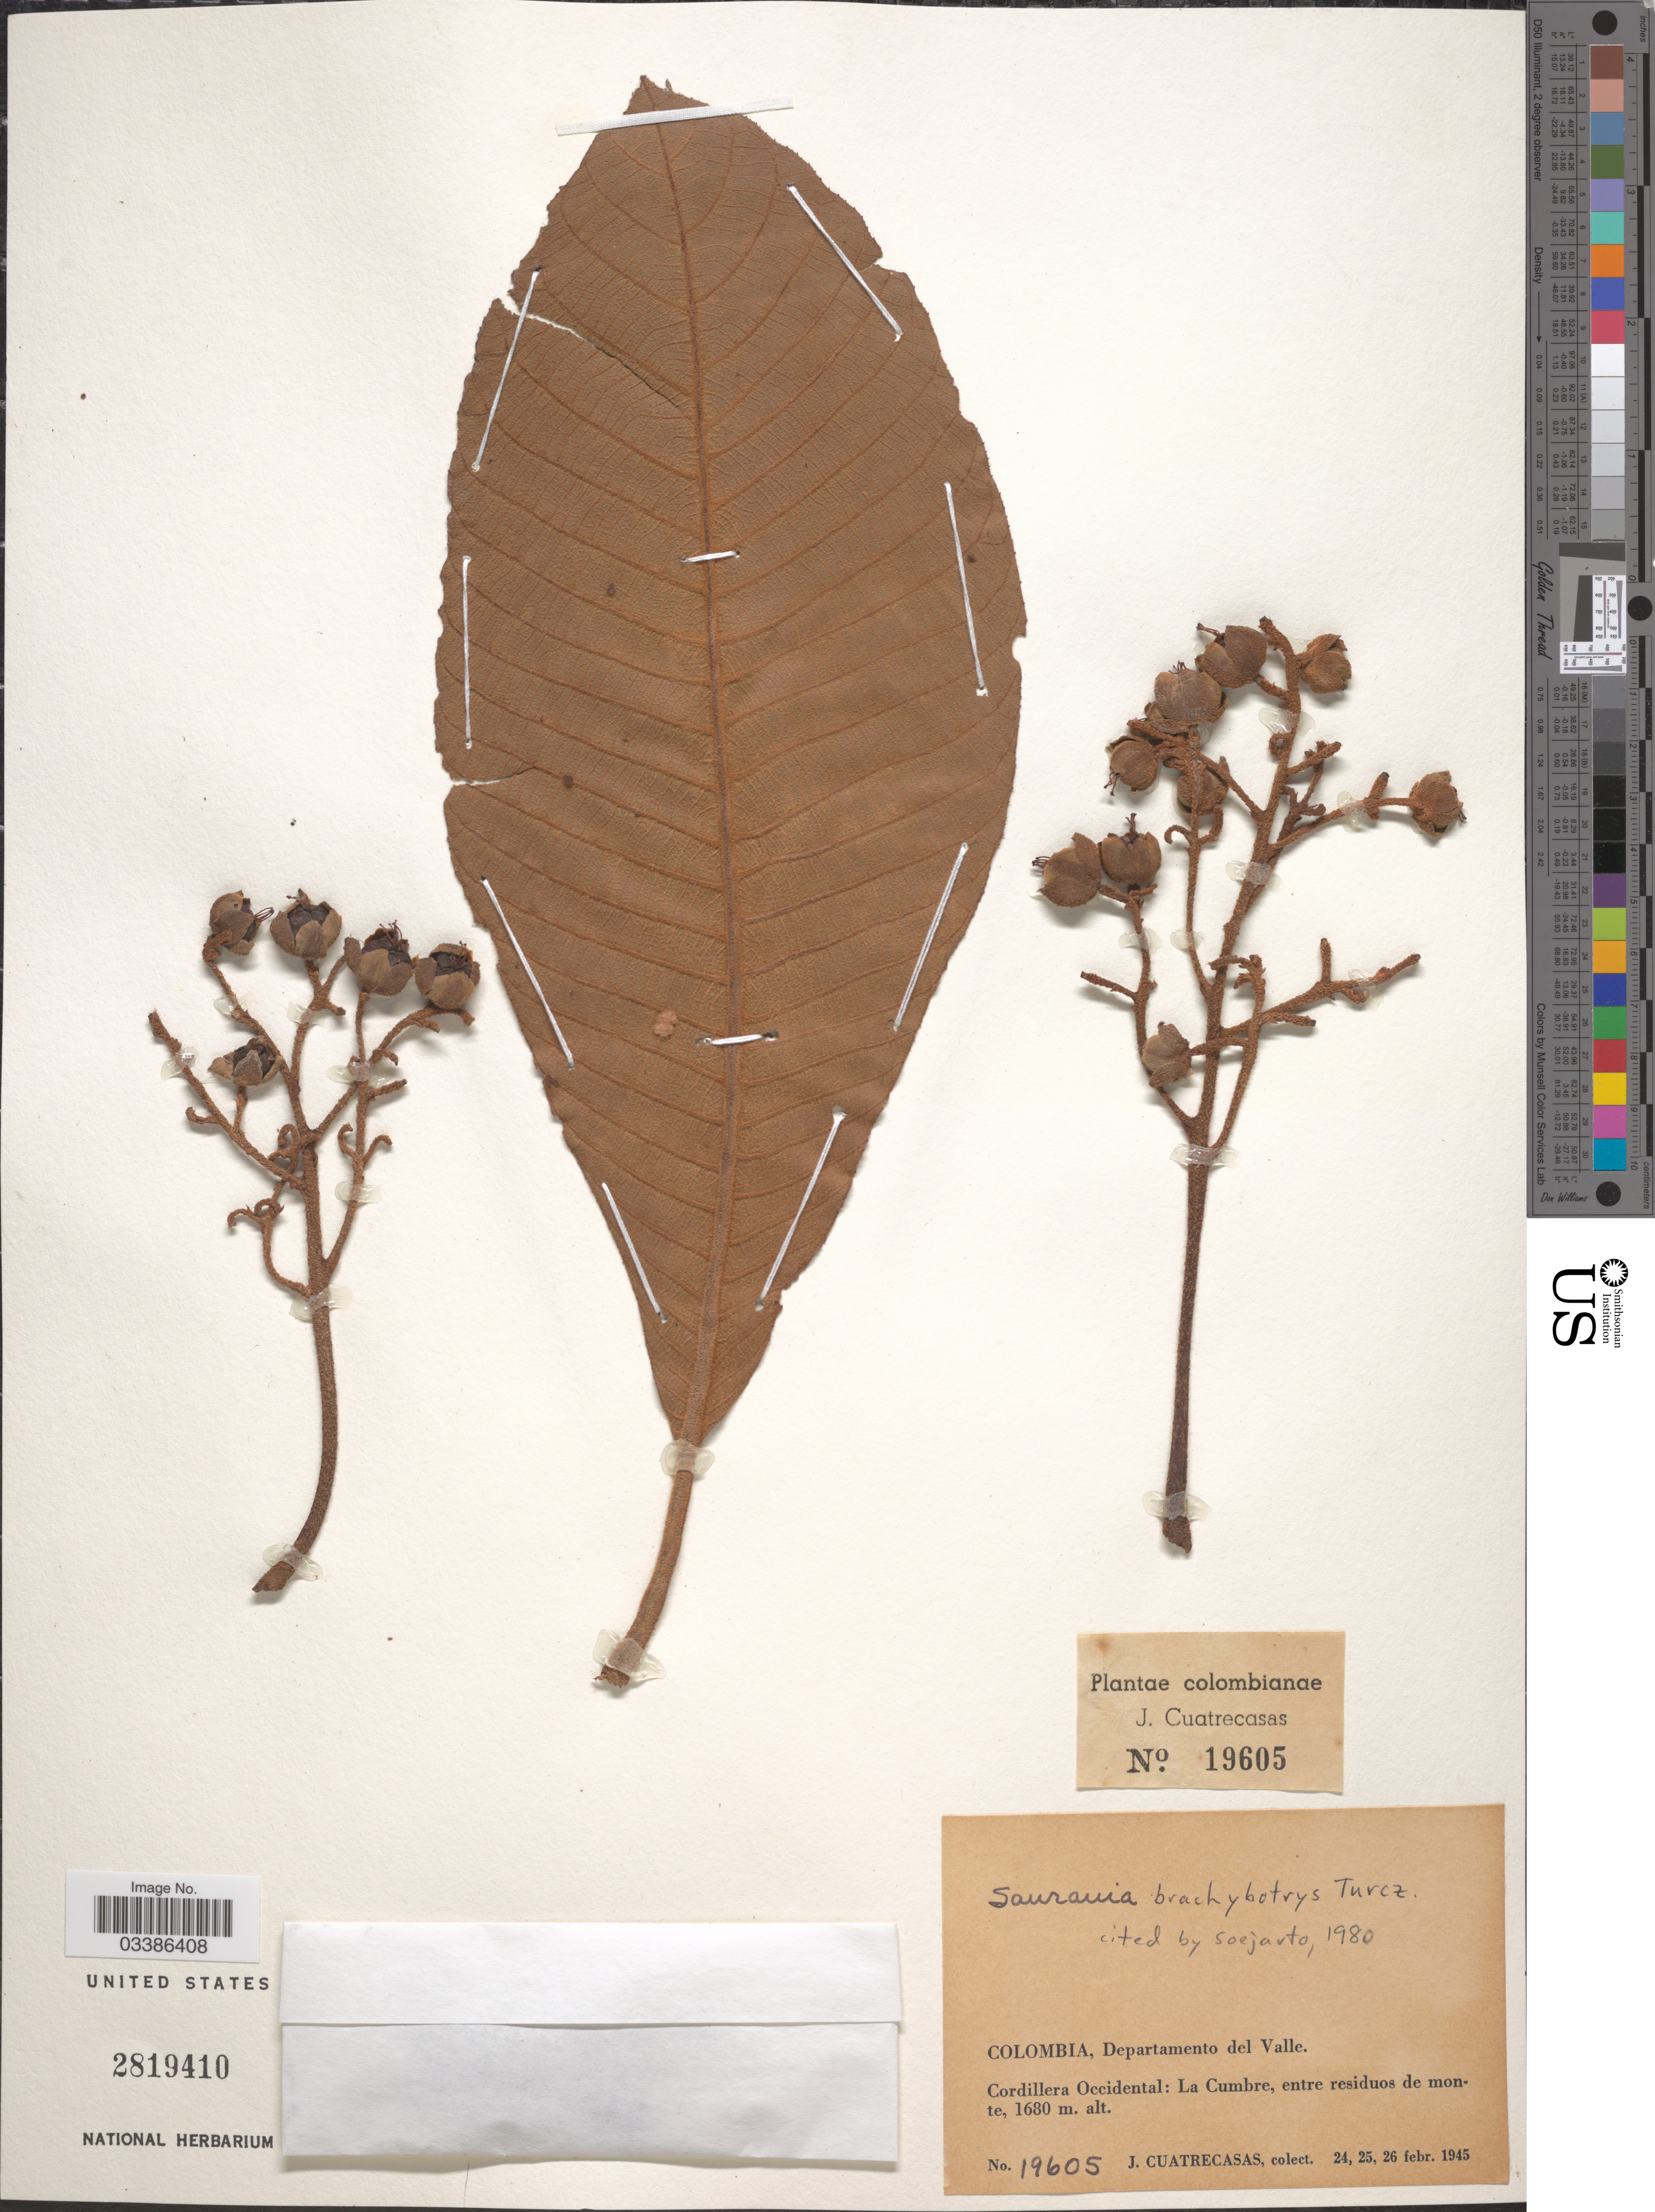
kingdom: Plantae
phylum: Tracheophyta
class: Magnoliopsida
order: Ericales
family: Actinidiaceae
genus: Saurauia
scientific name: Saurauia brachybotrys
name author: Turcz.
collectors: J. Cuatrecasas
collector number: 19605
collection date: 1945-02-24/1945-02-26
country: Colombia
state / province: Valle del Cauca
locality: Departamento del Valle. Cordillera Occidental: La Cumbre, entre residuos de monte.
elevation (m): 1680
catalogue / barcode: US 2819410